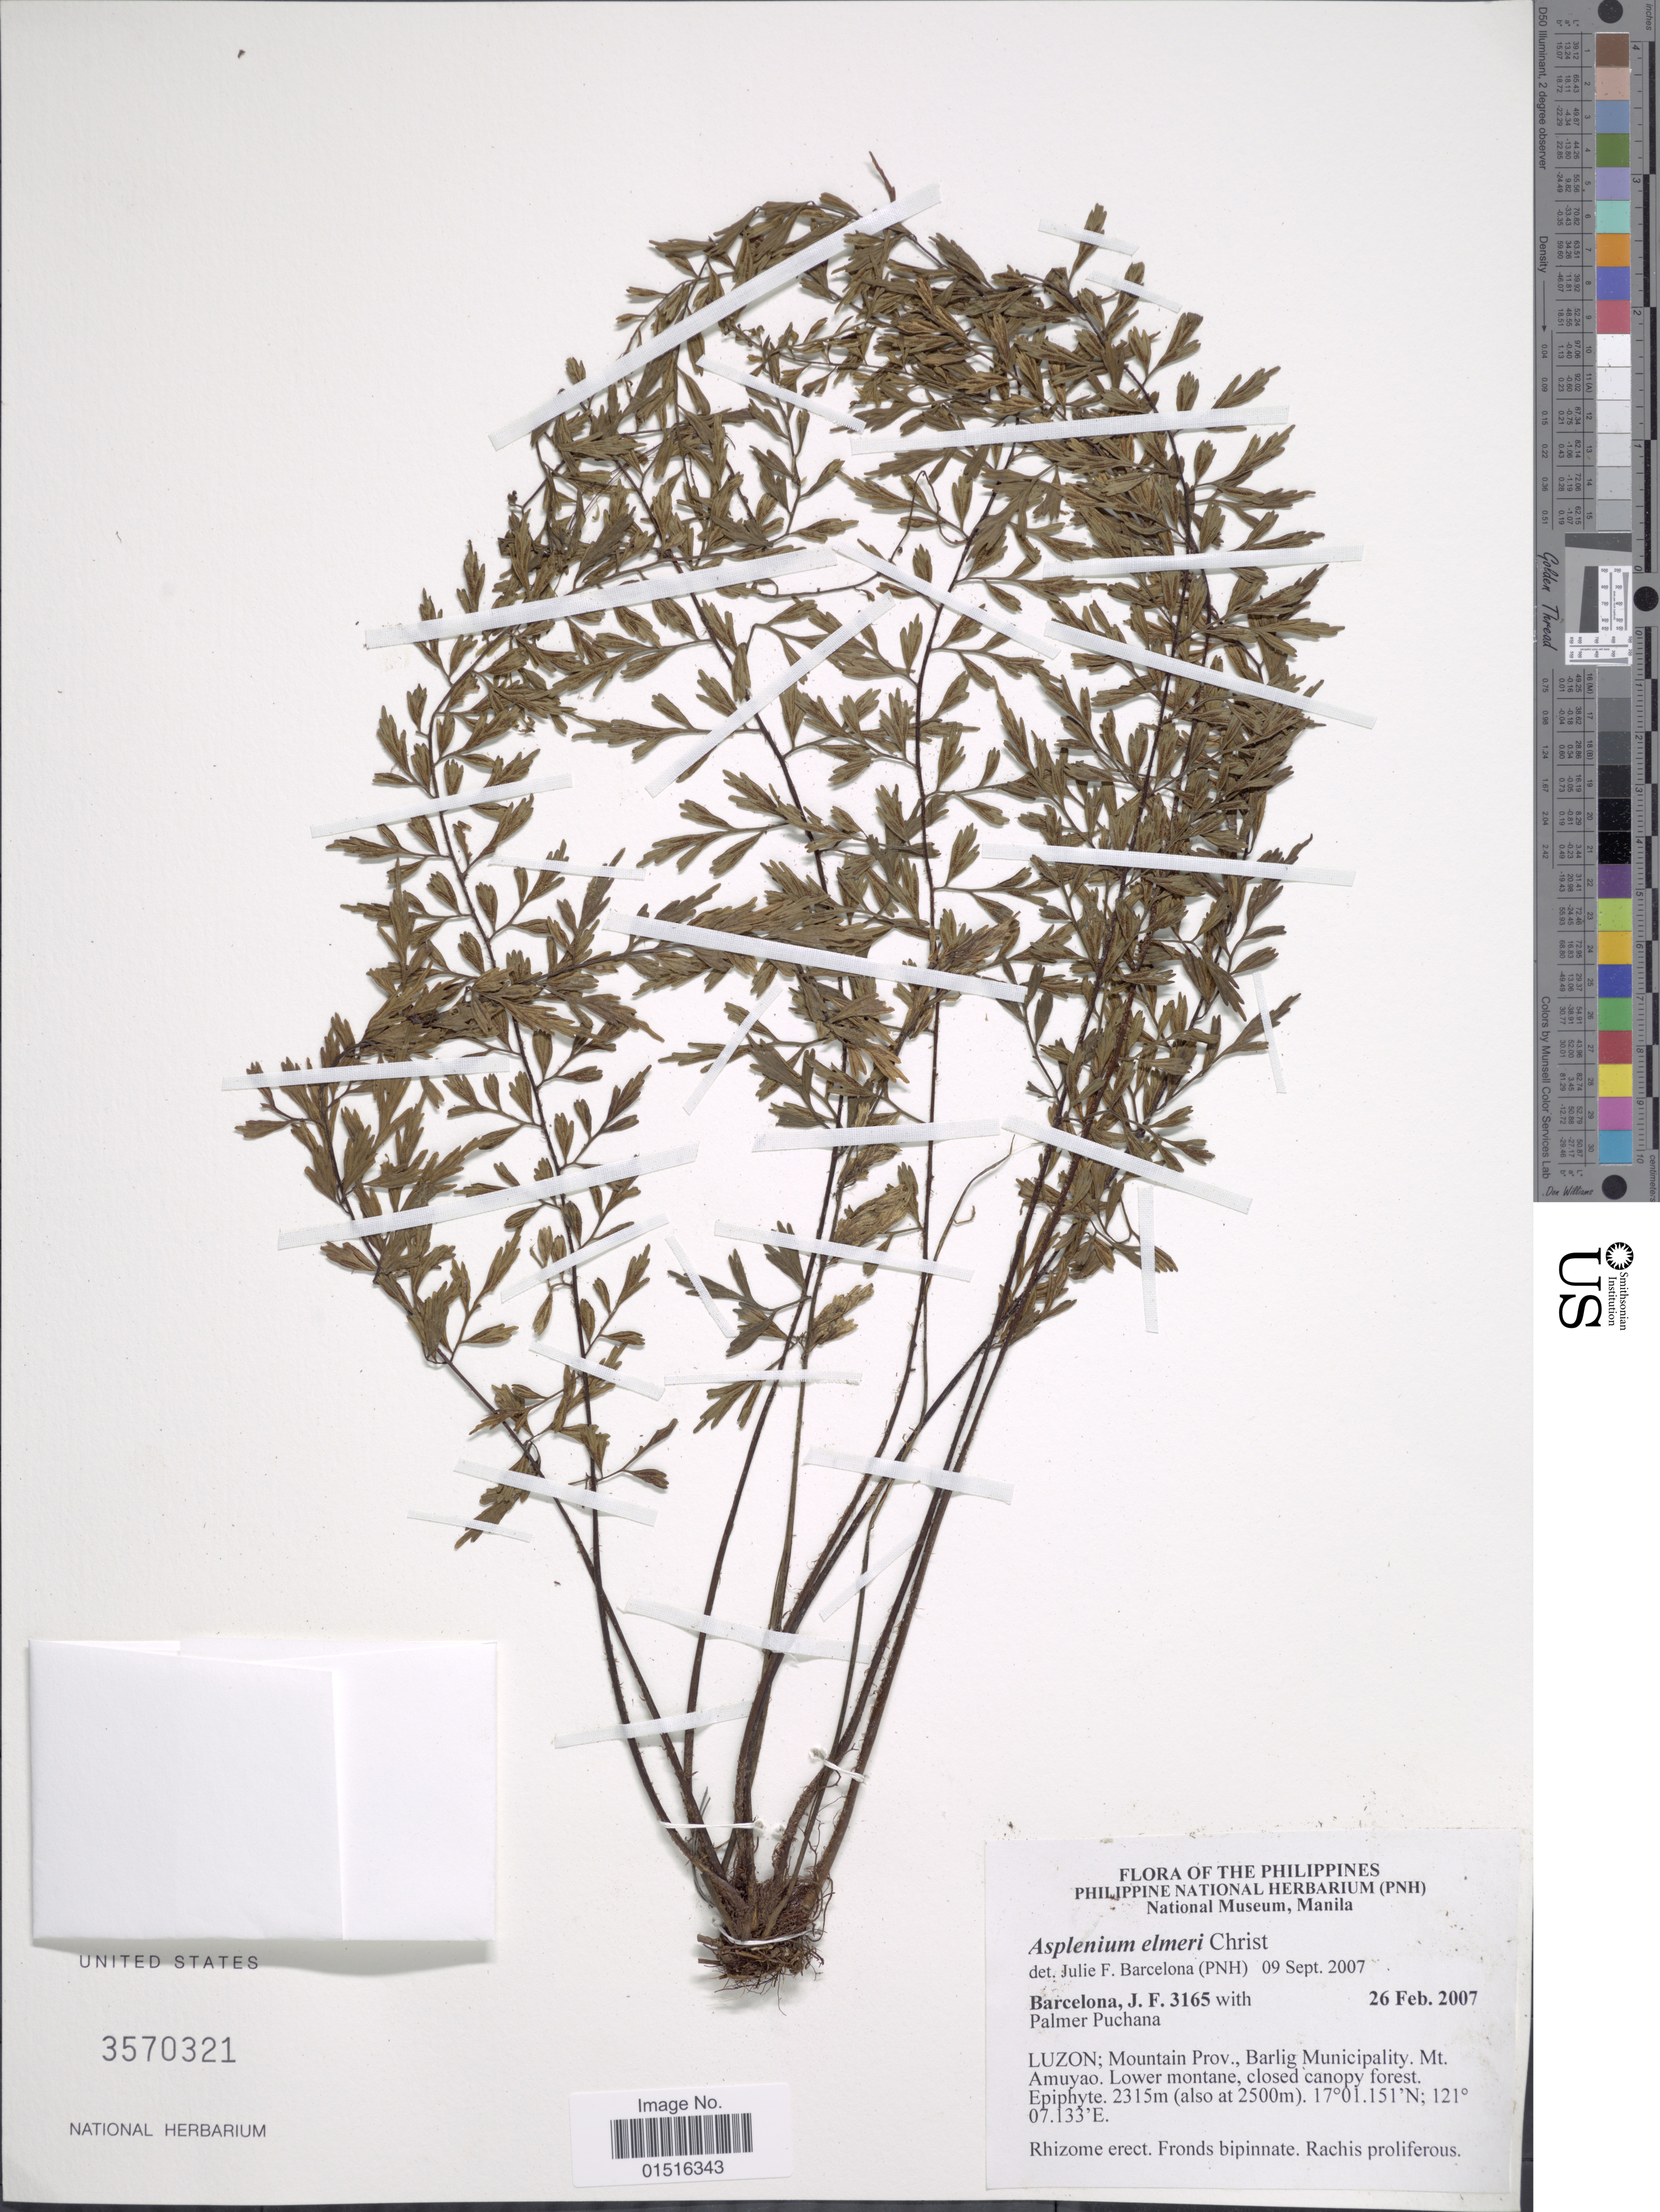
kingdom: Plantae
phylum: Tracheophyta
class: Polypodiopsida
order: Polypodiales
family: Aspleniaceae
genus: Asplenium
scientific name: Asplenium elmeri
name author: Christ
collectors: J. F. Barcelona & P. Puchana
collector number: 3165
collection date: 2007-02-26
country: Philippines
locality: Luzon; Mountain Prov., Barlig Municipality., Mt. Amuyao, Lower montane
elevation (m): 2315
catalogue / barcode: US 3570321